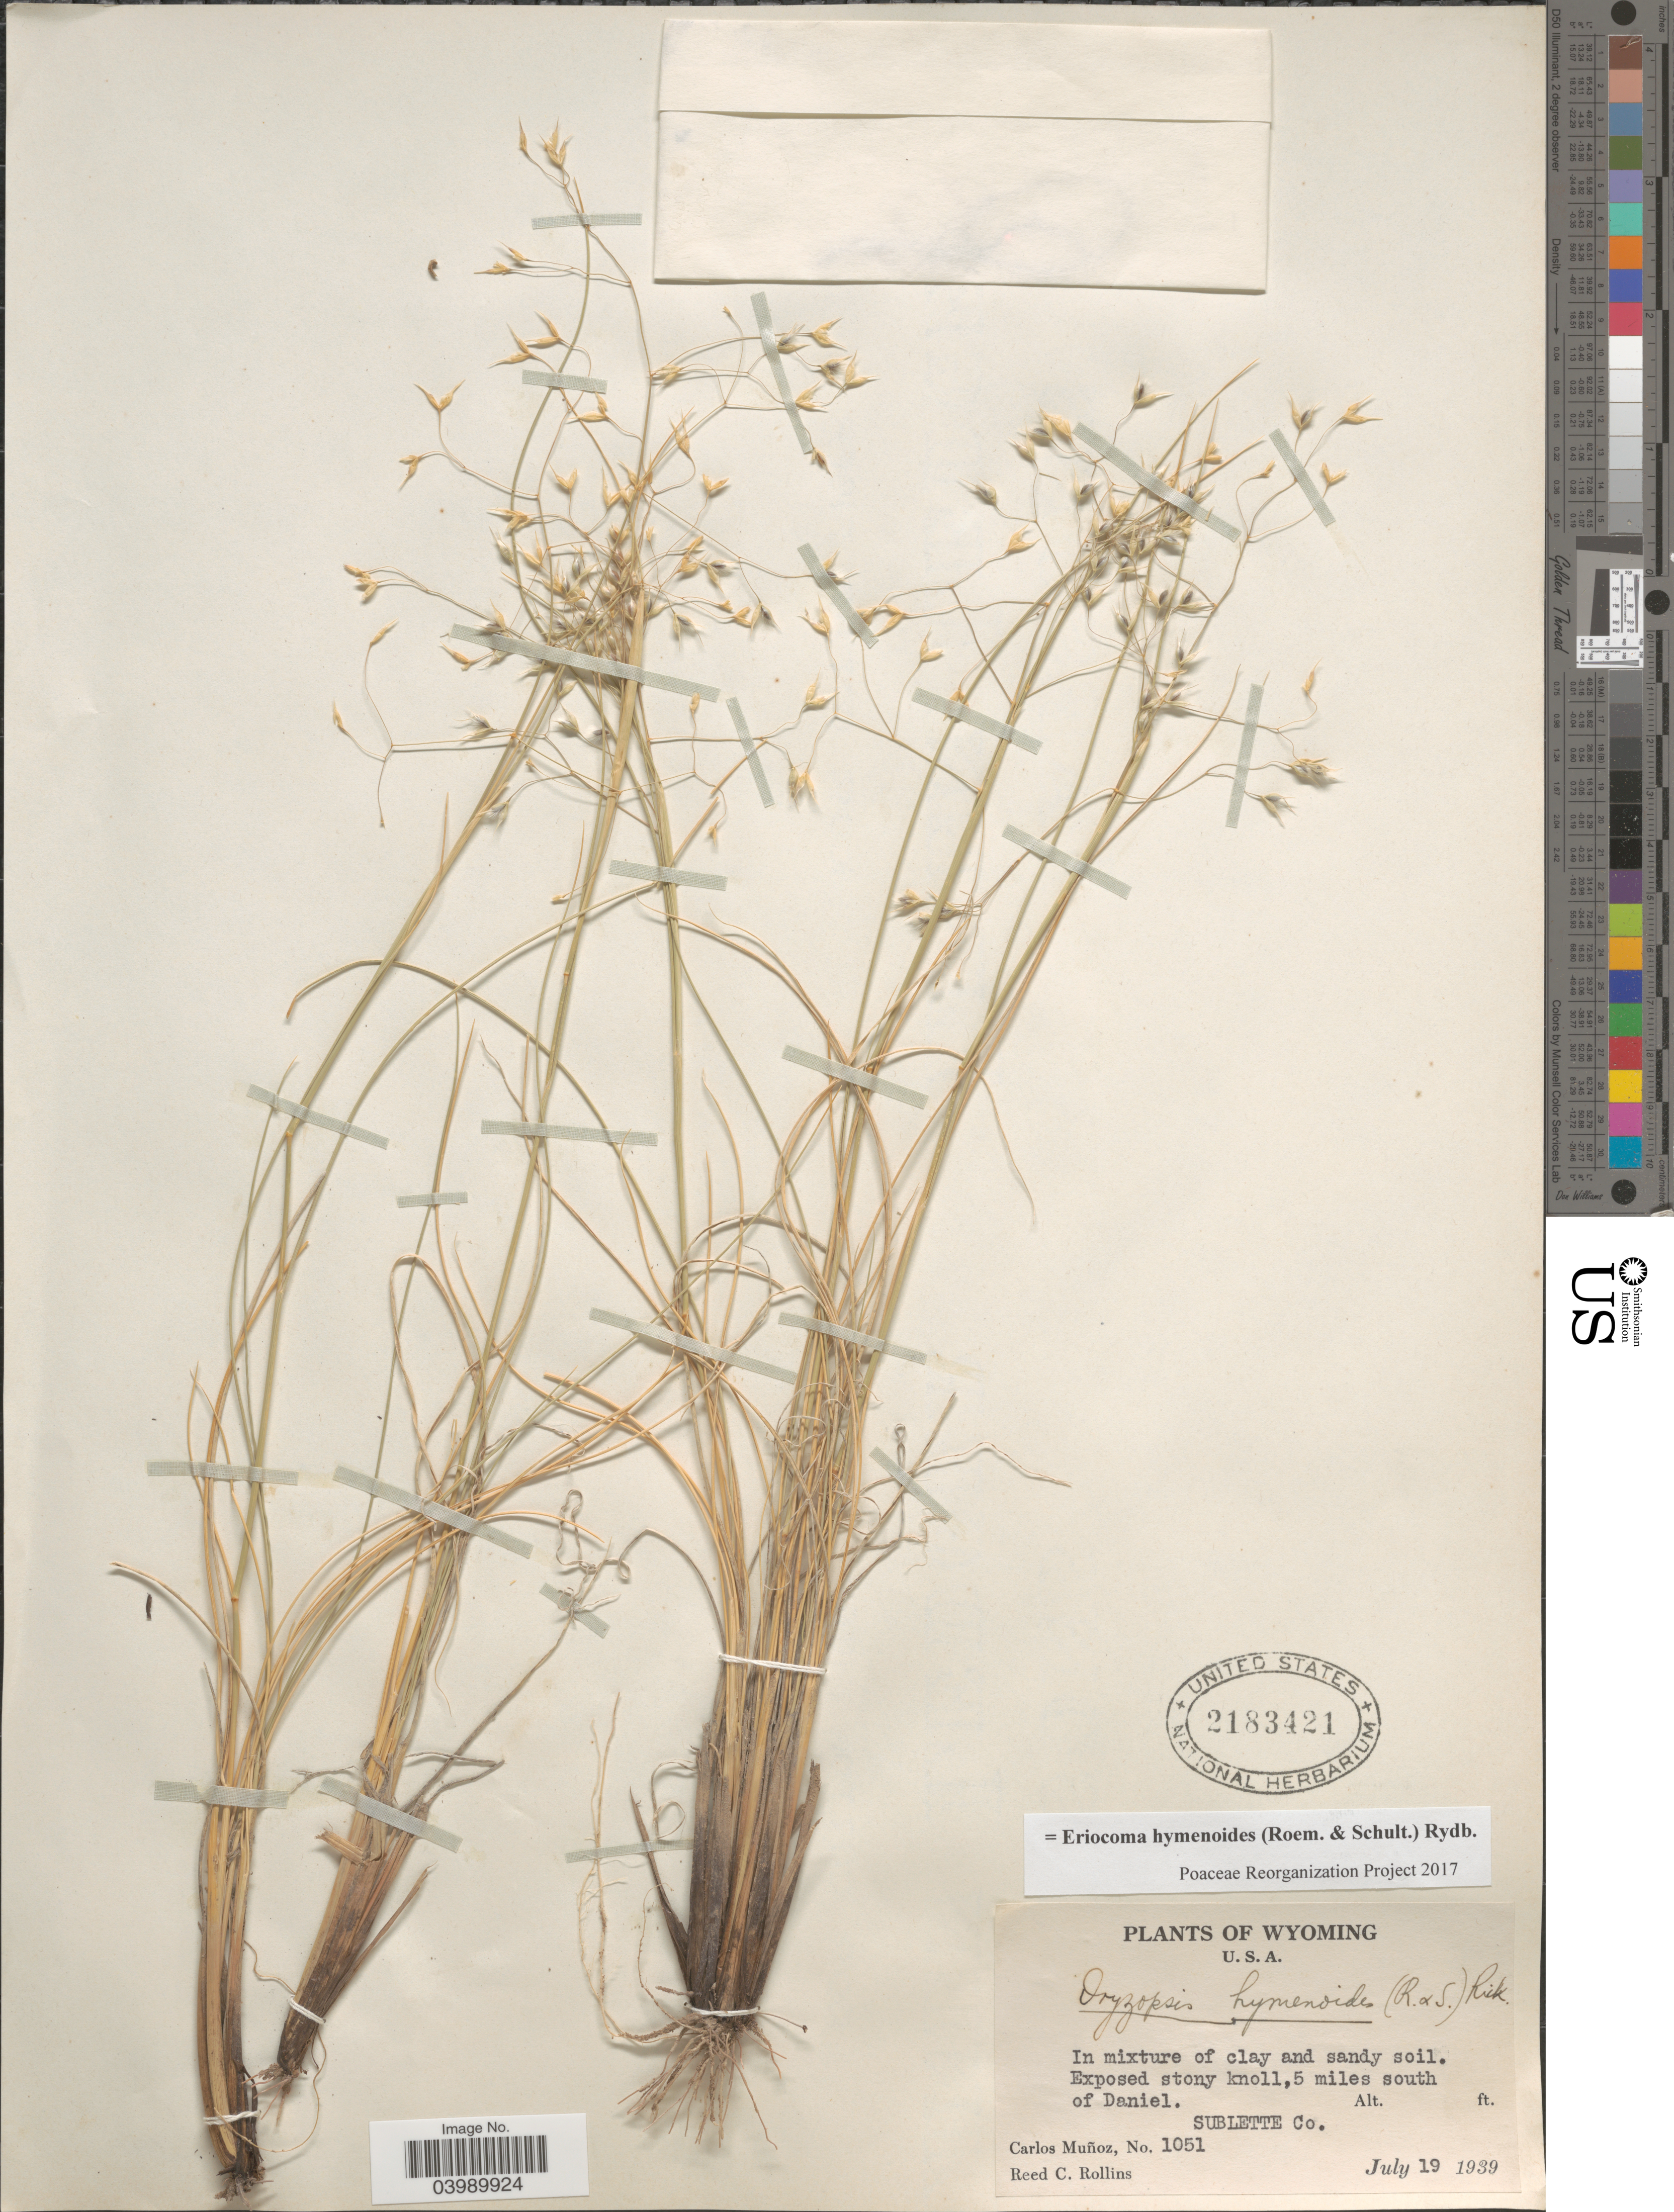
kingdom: Plantae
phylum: Tracheophyta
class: Liliopsida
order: Poales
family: Poaceae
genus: Eriocoma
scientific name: Eriocoma hymenoides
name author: (Roem. & Schult.) Rydb.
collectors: C. Muñoz & R. C. Rollins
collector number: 1051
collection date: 1939-07-19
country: United States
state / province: Wyoming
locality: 5 miles south of Daniel. Sublette Co.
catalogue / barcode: US 2183421